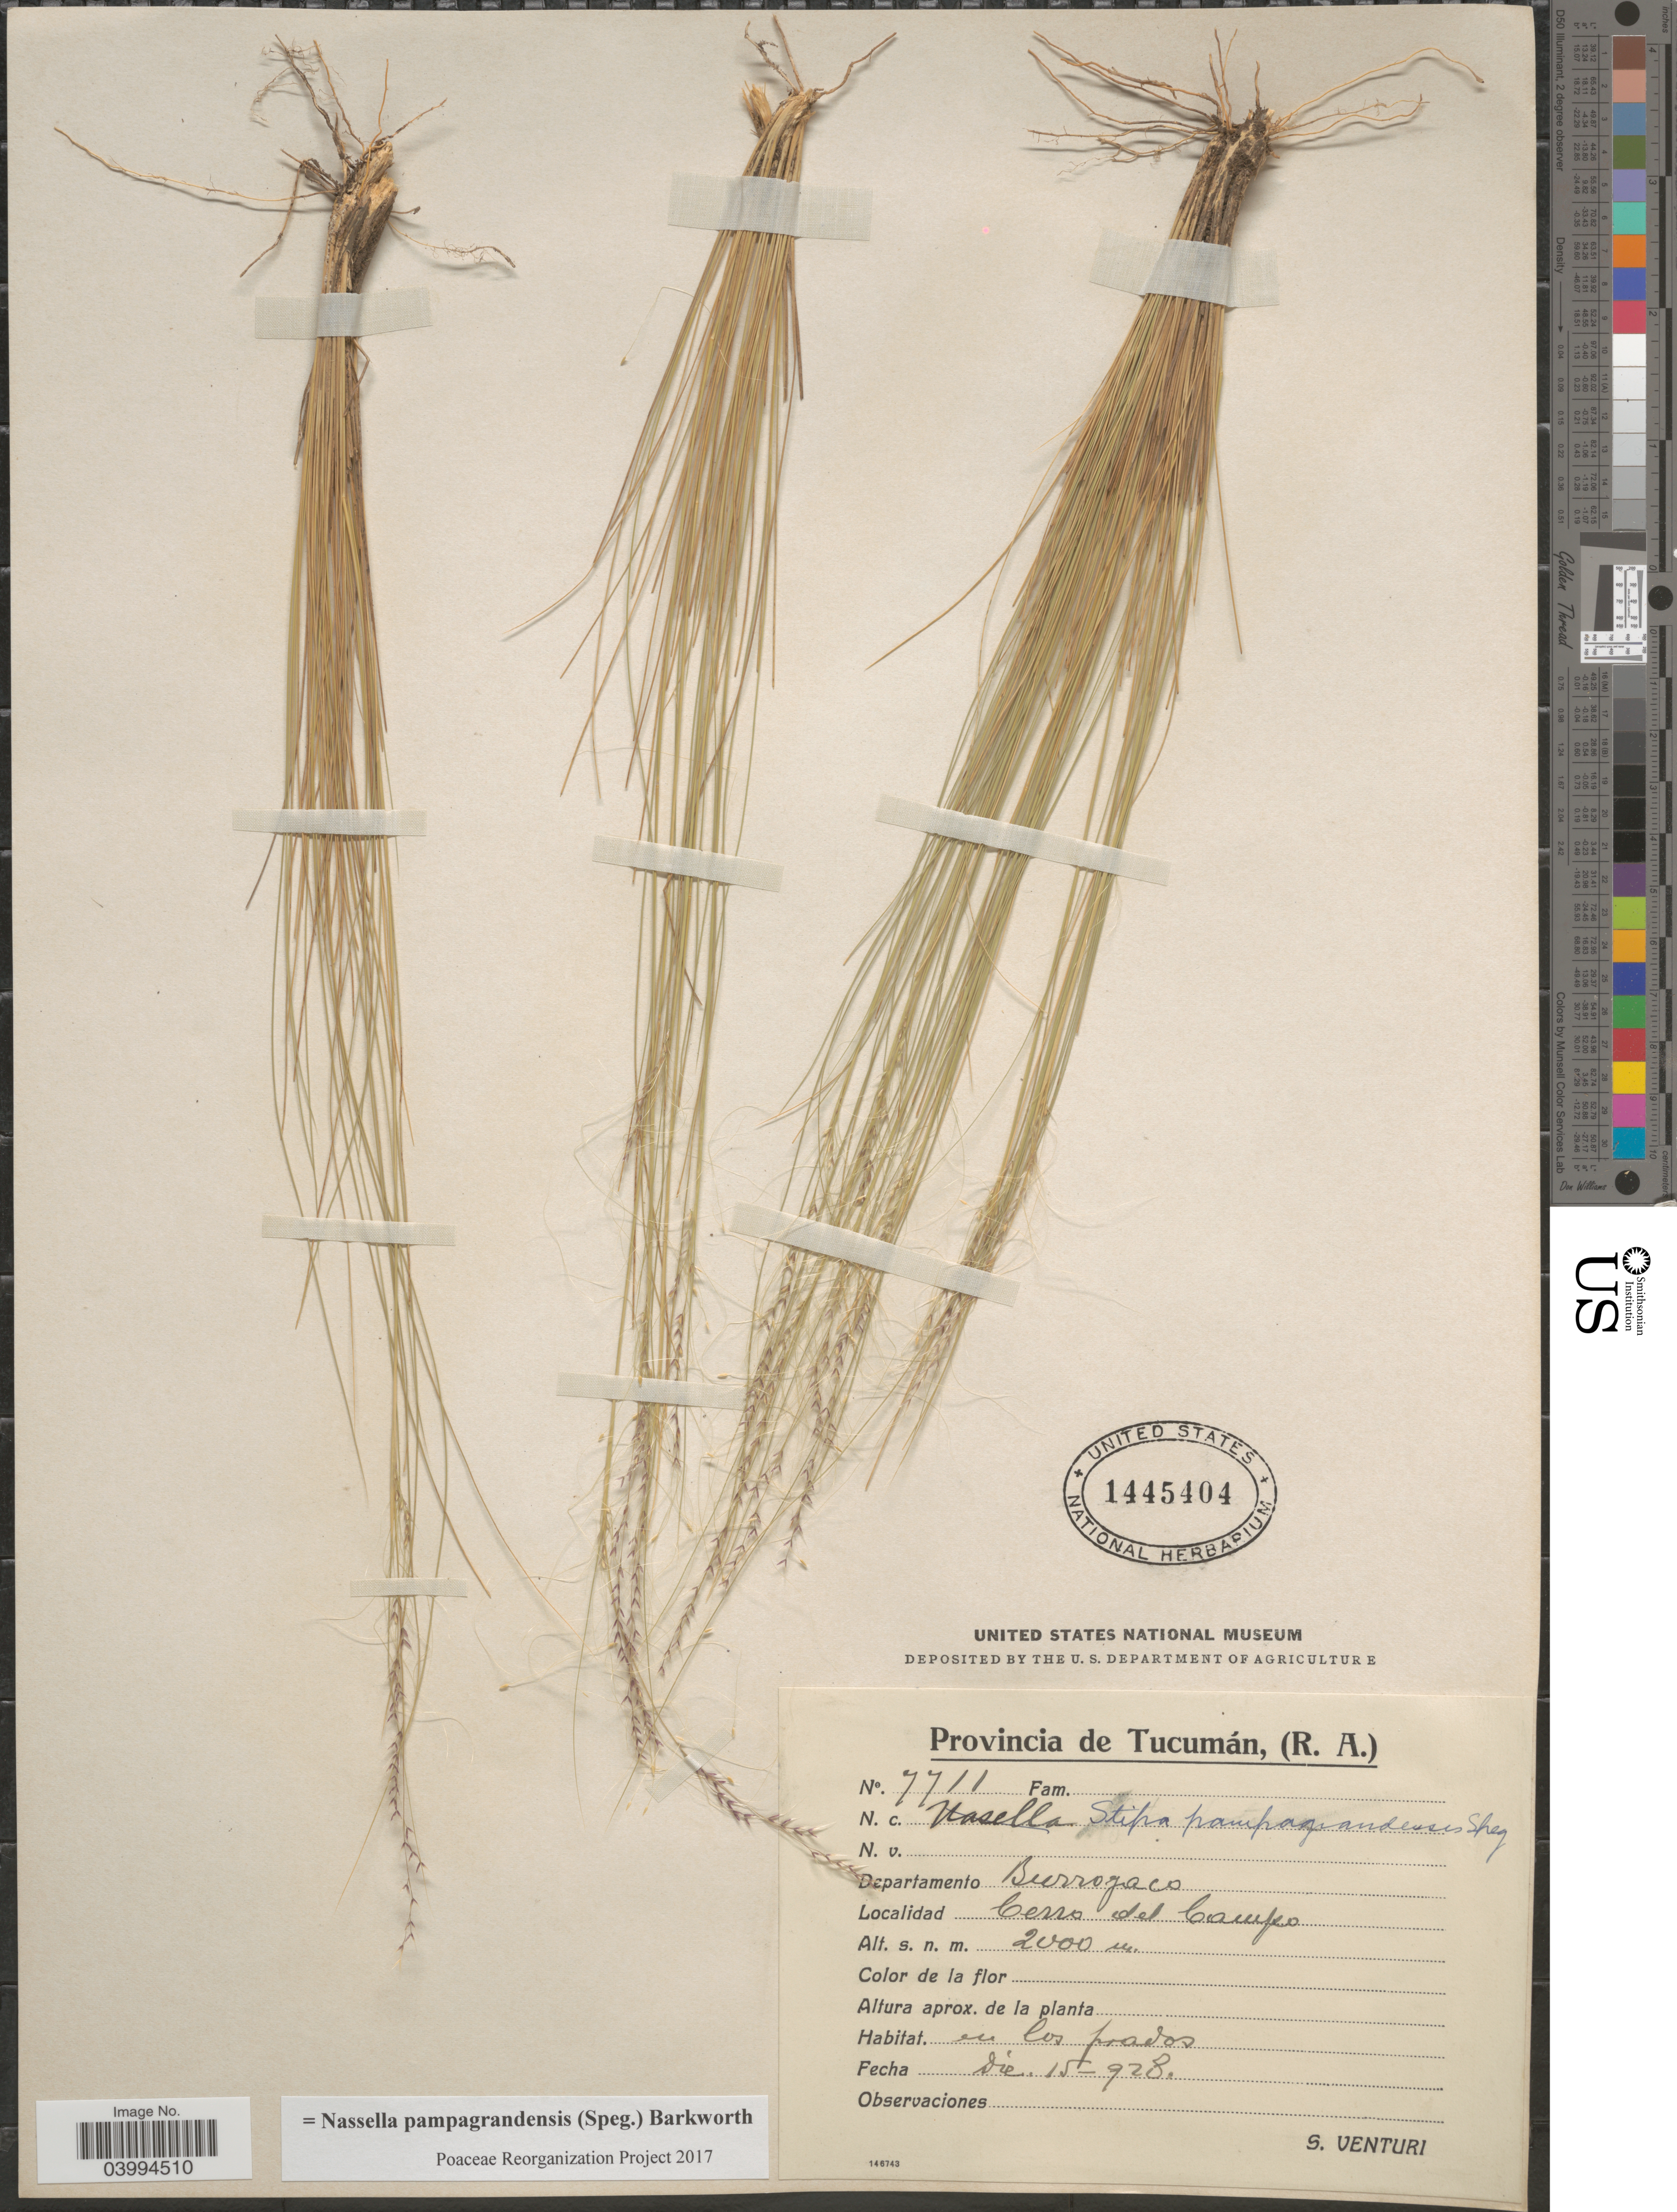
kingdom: Plantae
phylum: Tracheophyta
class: Liliopsida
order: Poales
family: Poaceae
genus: Nassella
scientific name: Nassella pampagrandensis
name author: (Speg.) Barkworth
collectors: S. Venturi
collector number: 7711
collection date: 1928-12-15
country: Argentina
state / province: Tucuman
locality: Departamento Burroyaco. Cerro del Campo.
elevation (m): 2000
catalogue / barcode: US 1445404